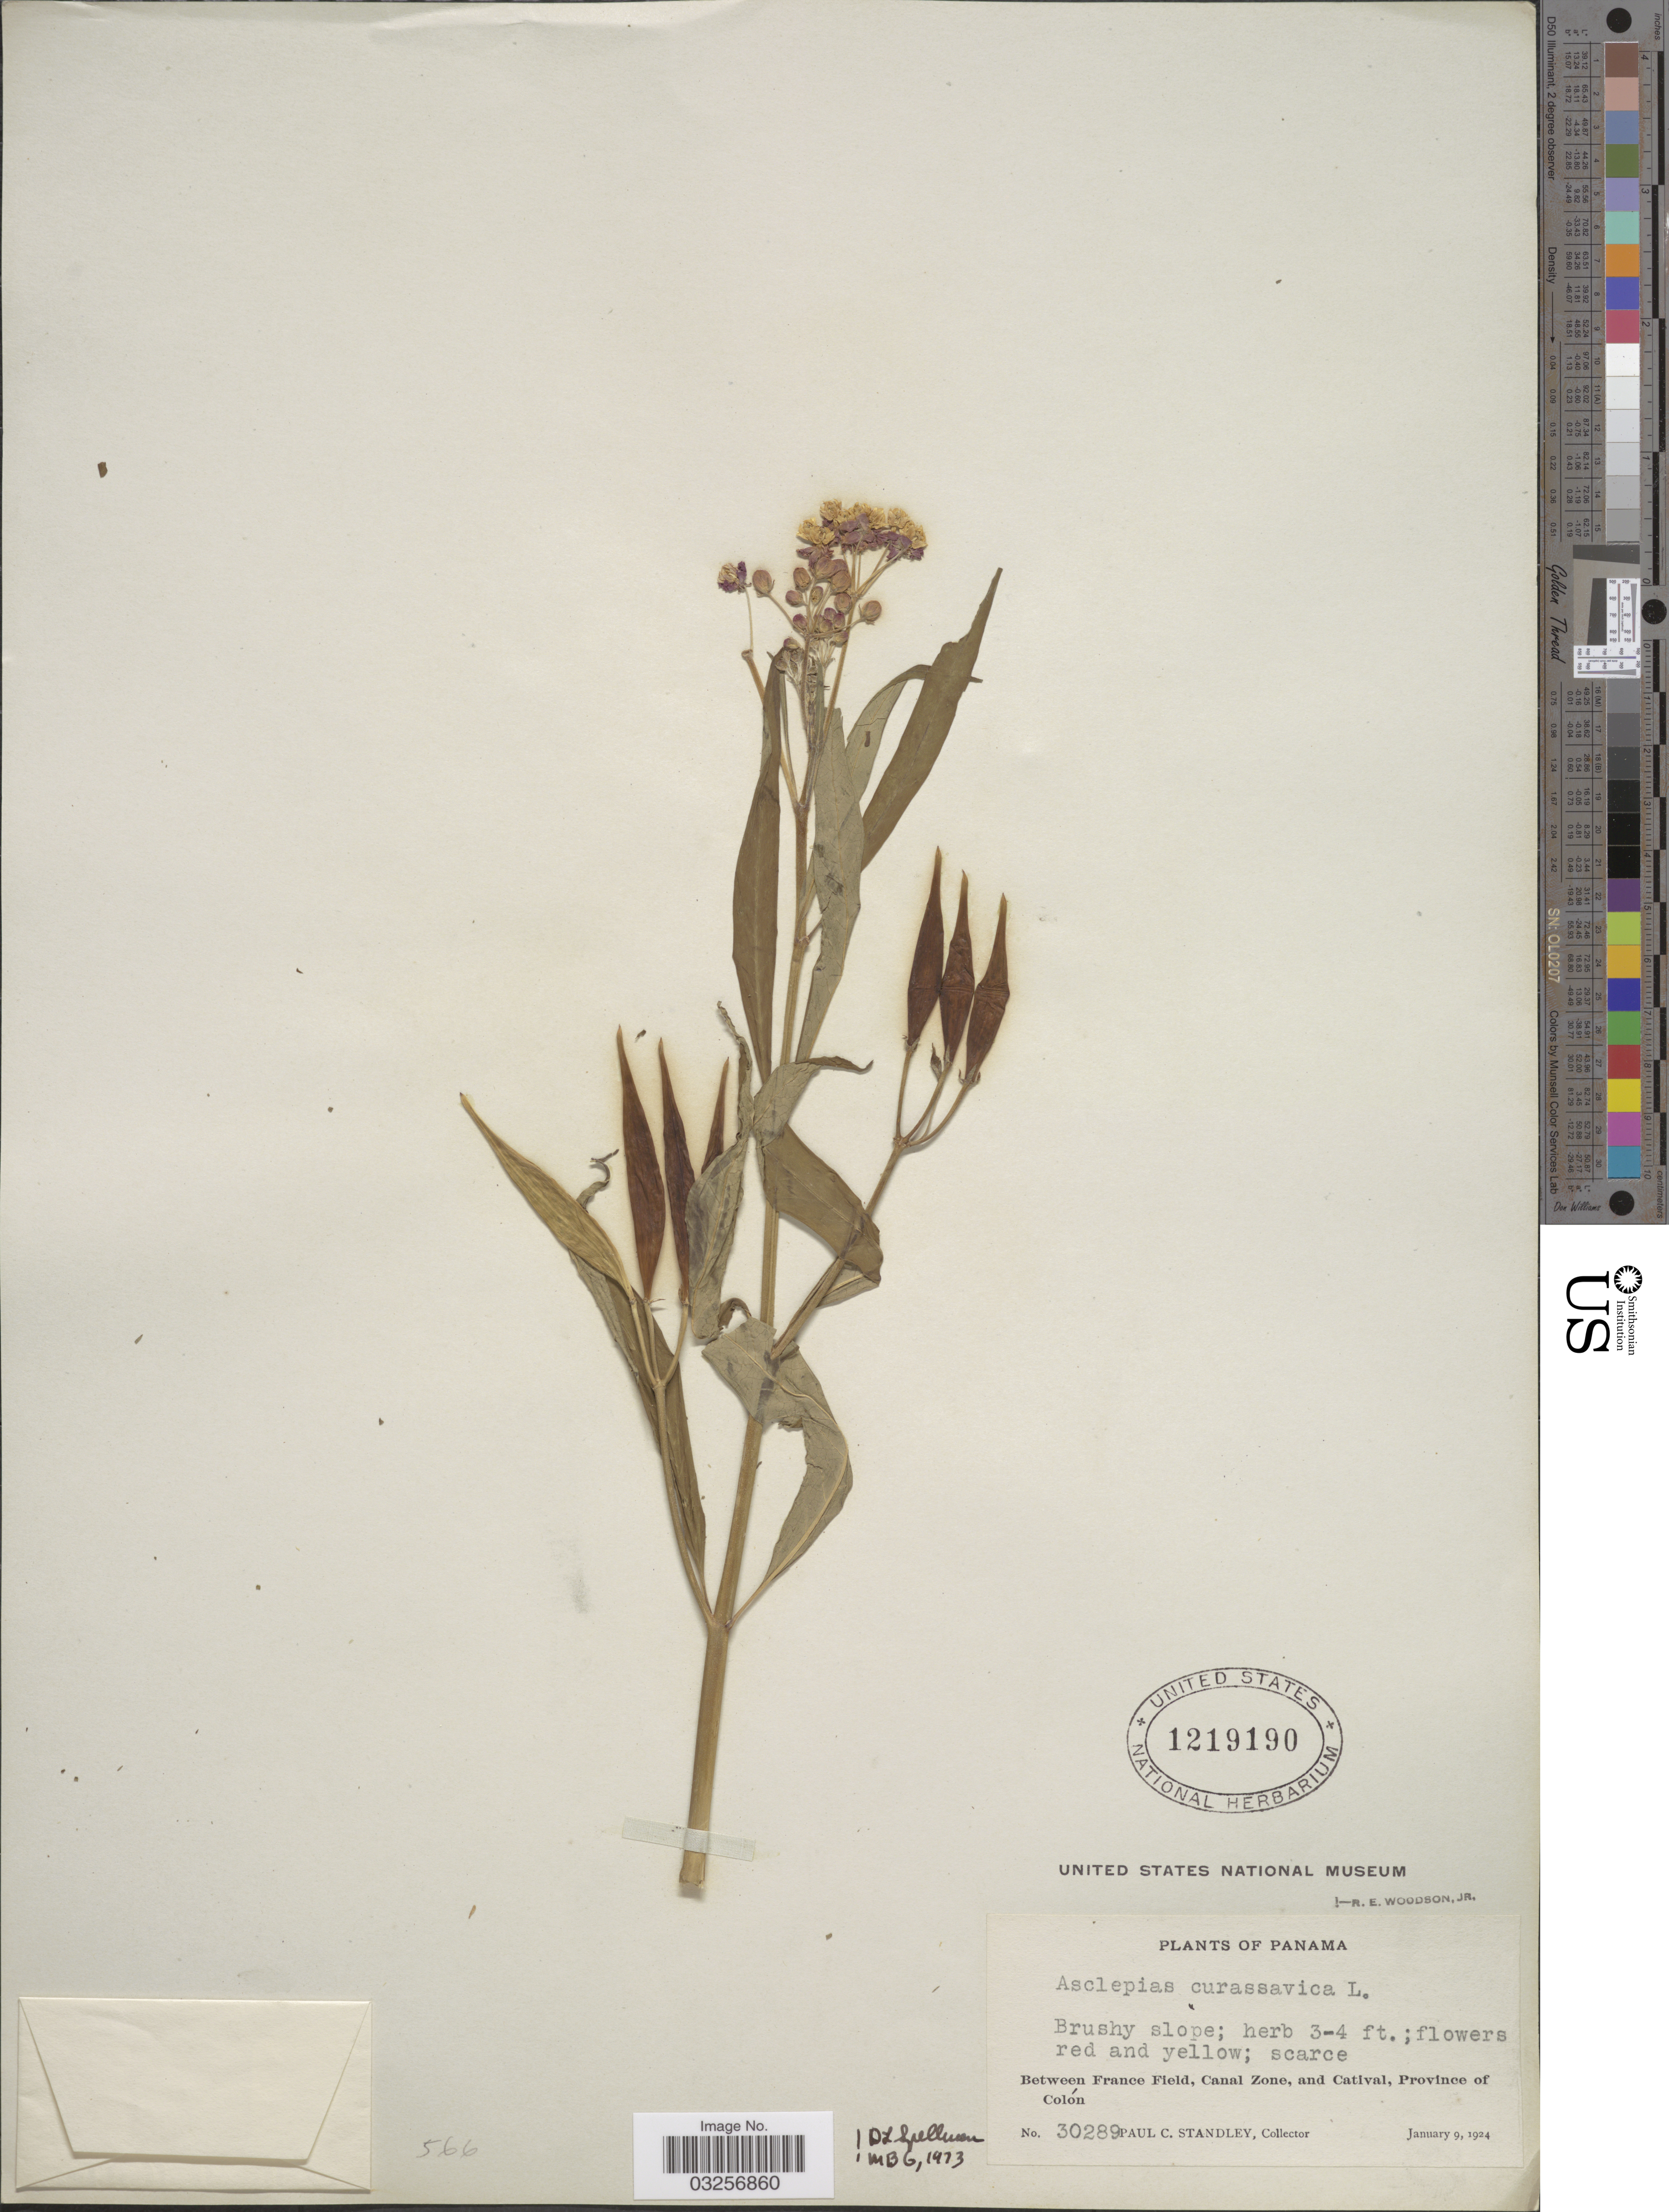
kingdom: Plantae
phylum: Tracheophyta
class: Magnoliopsida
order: Gentianales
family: Apocynaceae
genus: Asclepias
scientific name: Asclepias curassavica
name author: L.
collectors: P. C. Standley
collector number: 30289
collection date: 1924-01-09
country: Panama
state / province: Colón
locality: Between France Field, Canal Zone, and Catival, Province of Colón.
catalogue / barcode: US 1219190